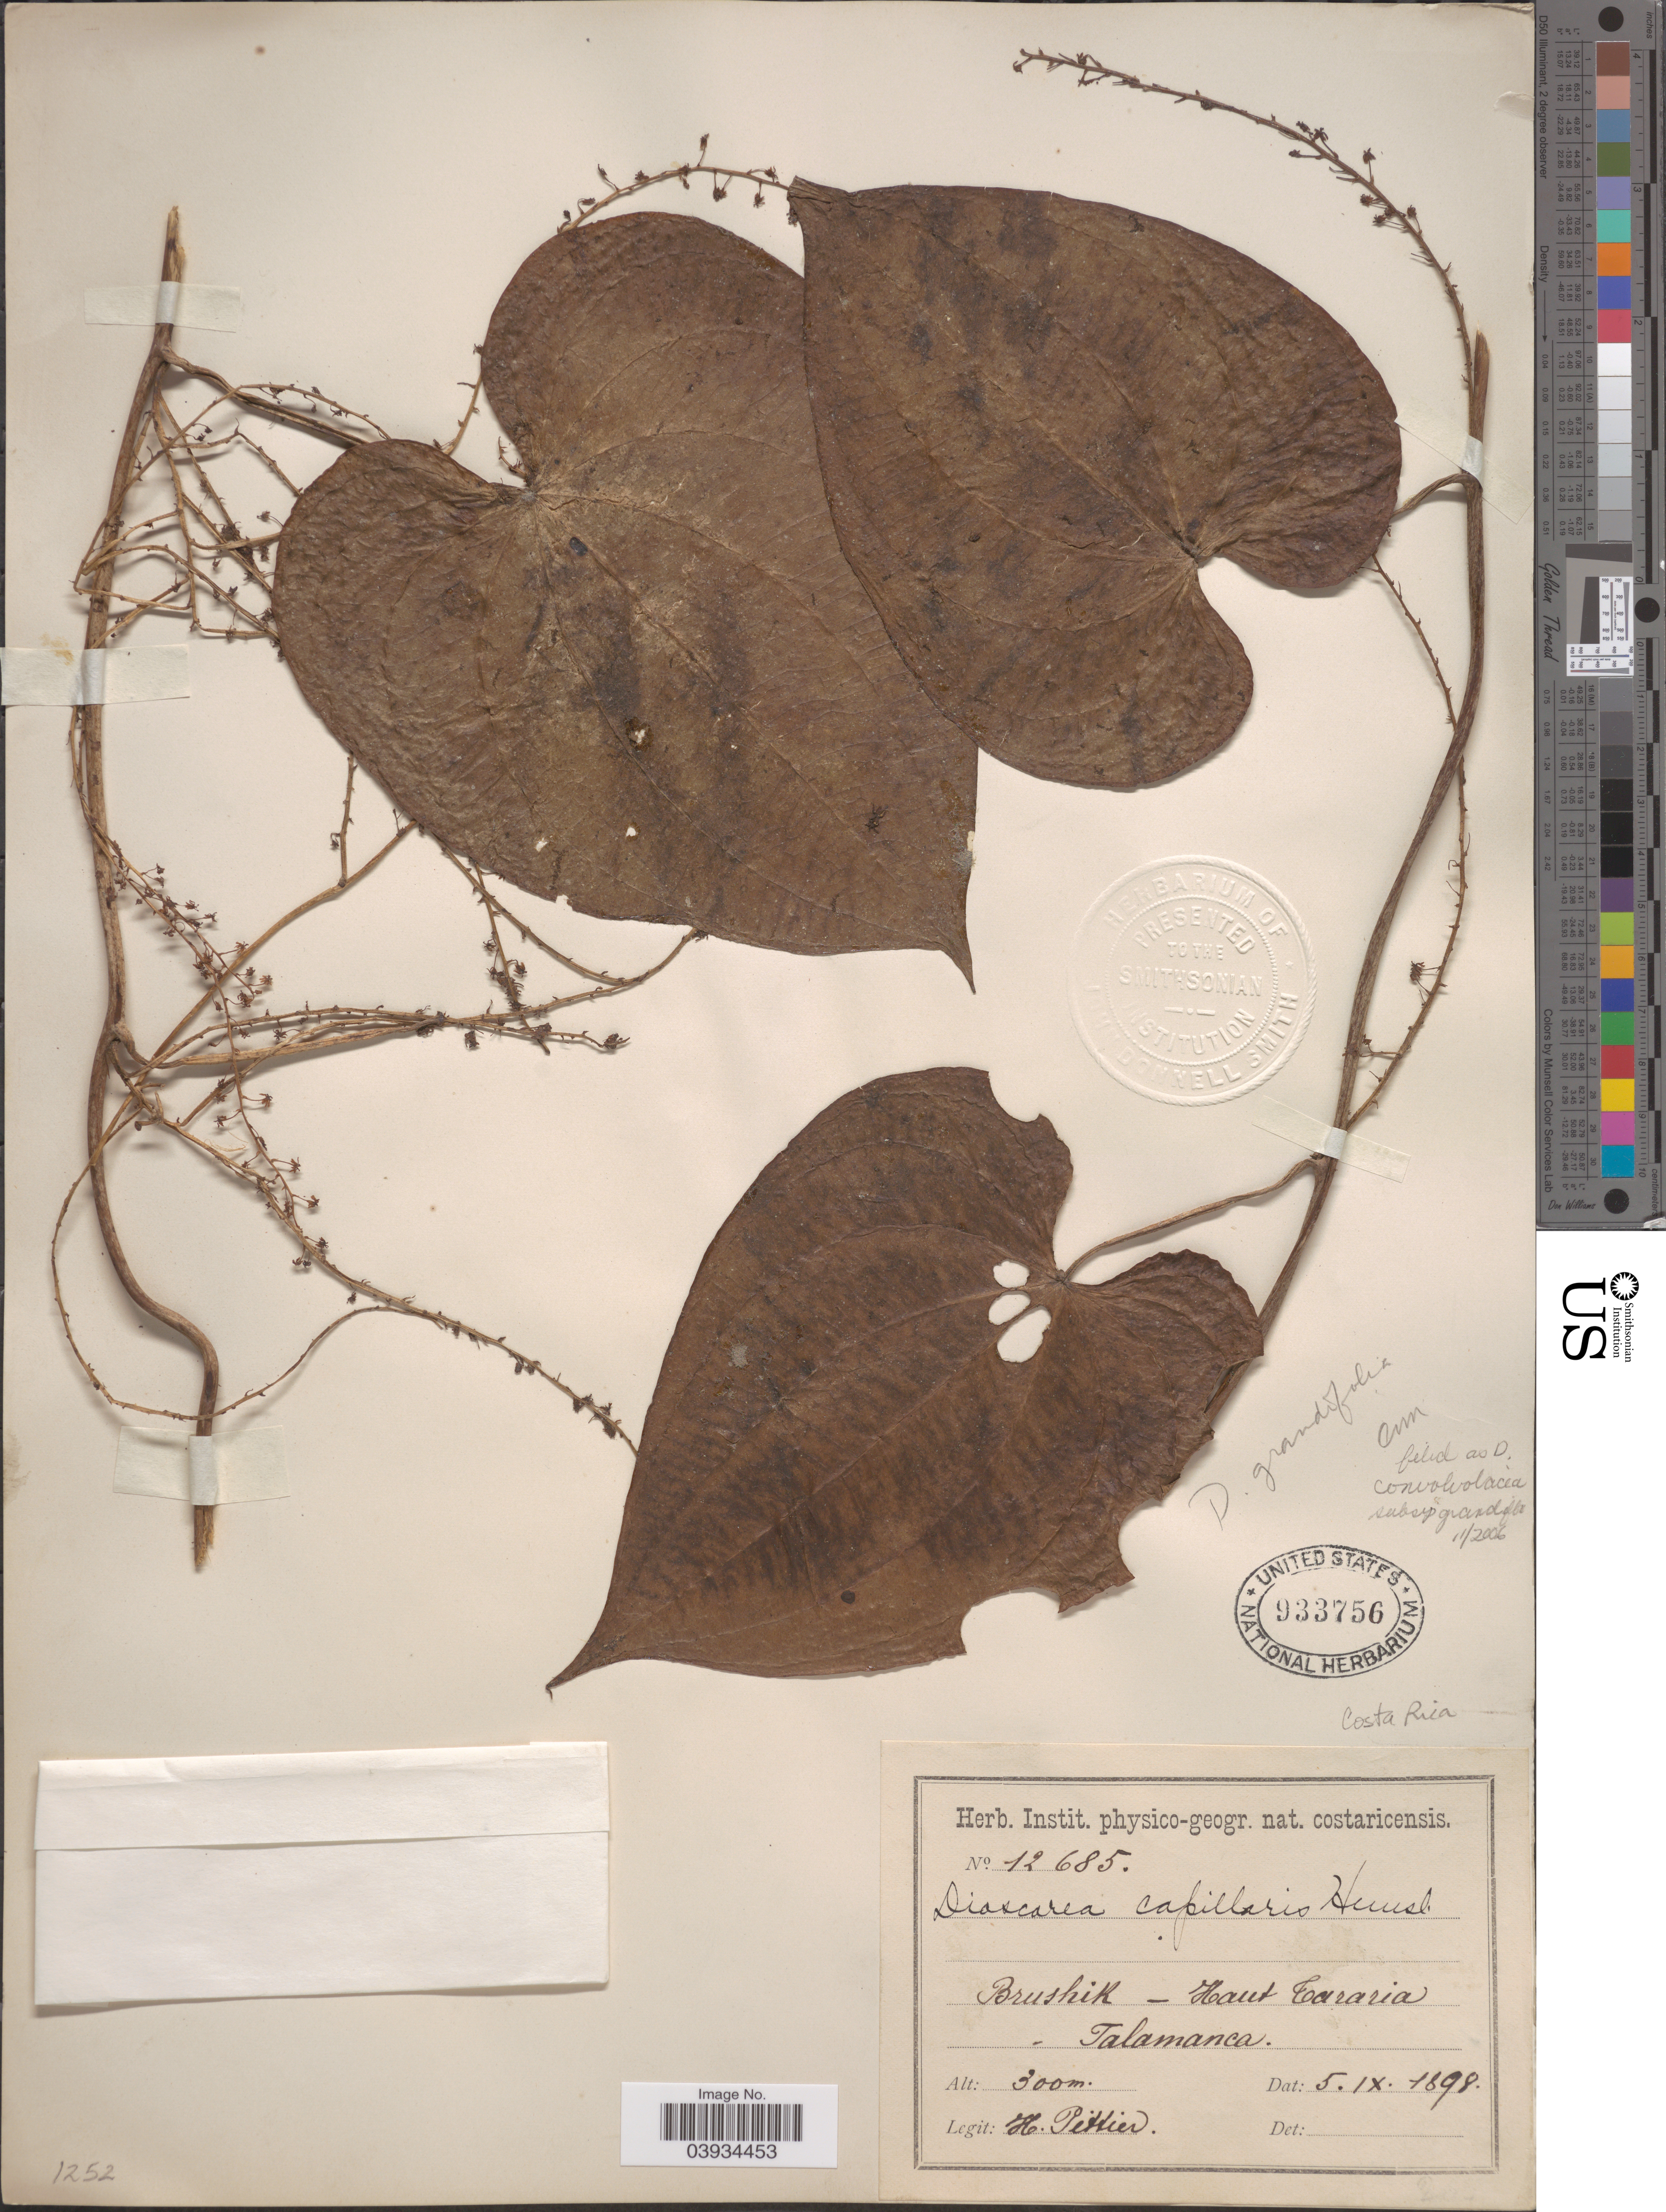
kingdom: Plantae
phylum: Tracheophyta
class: Liliopsida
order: Dioscoreales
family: Dioscoreaceae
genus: Dioscorea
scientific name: Dioscorea convolvulacea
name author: Schltdl. & Cham.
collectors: H. F. Pittier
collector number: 12685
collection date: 1898-09-05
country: Costa Rica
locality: Brushik - Haut Cararia, Talamanca.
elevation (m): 300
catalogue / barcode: US 933756